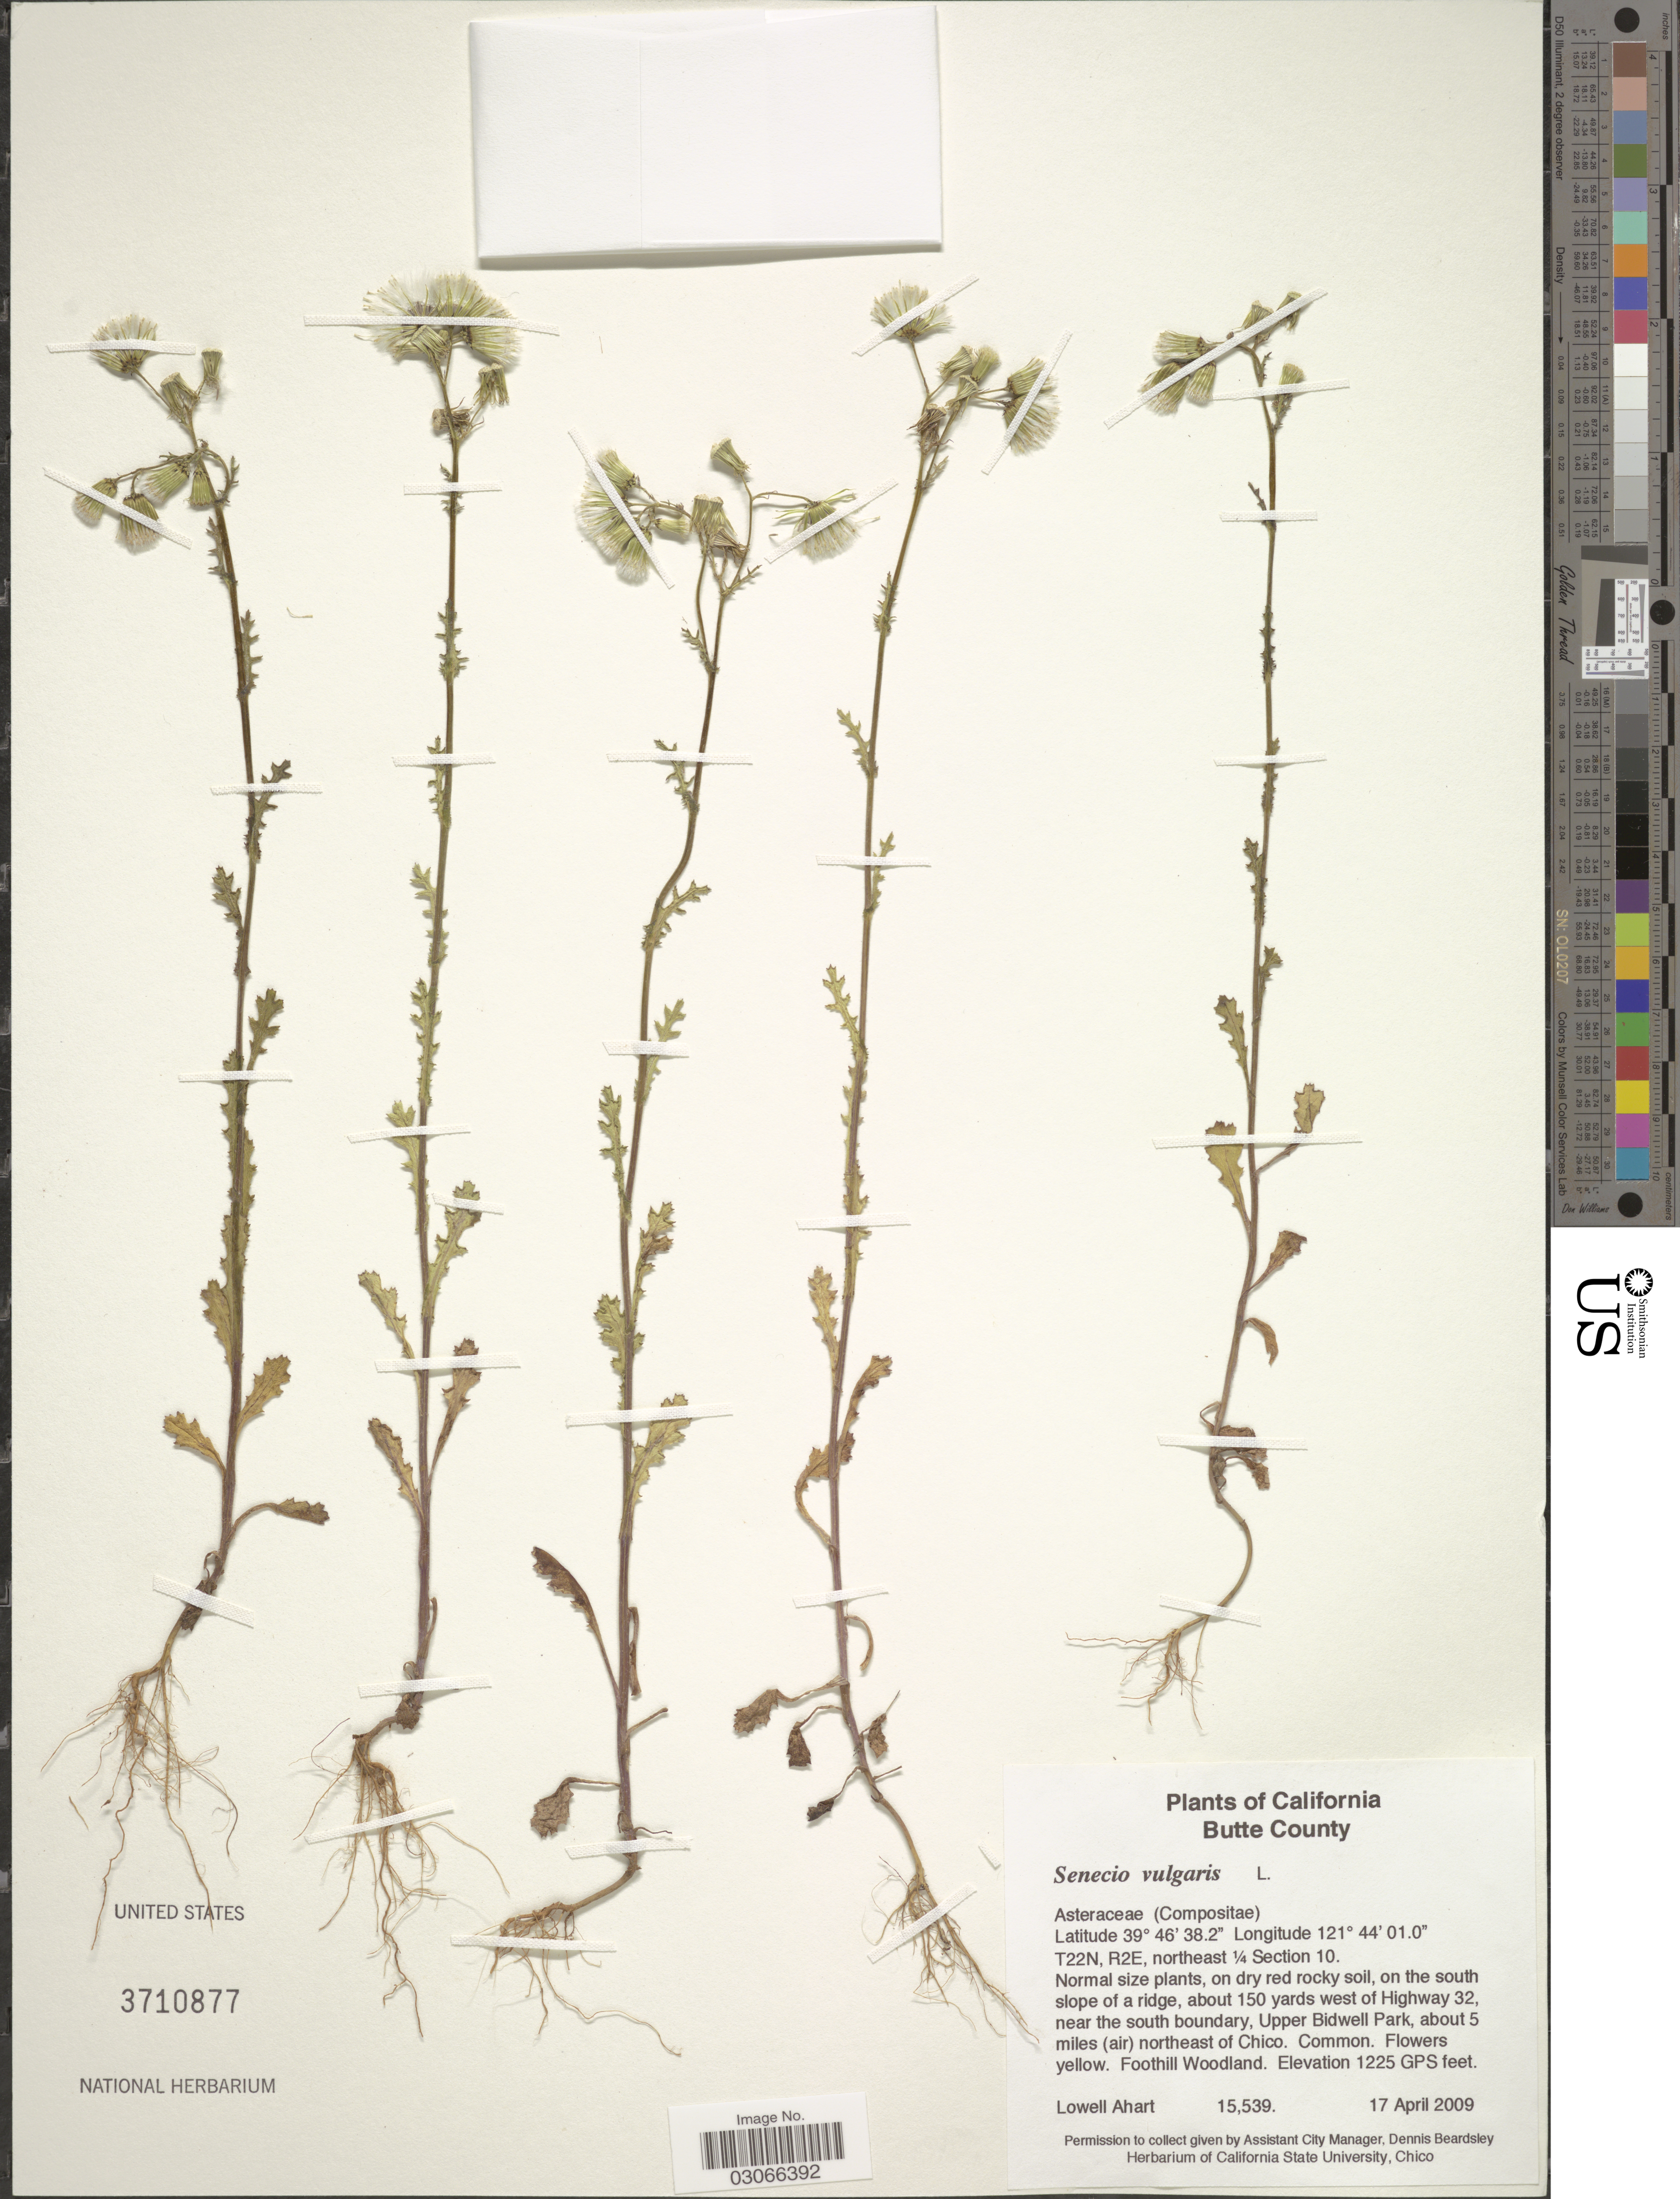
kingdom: Plantae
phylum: Tracheophyta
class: Magnoliopsida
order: Asterales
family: Asteraceae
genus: Senecio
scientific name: Senecio vulgaris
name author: L.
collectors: L. Ahart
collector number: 15539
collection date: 2009-04-17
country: United States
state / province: California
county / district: Butte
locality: Butte County. T22N, R2E, northeast ¼ Section 10. On the south slope of a ridge, about 150 yards west of Highway 32, near the south boundary, Upper Bidwell Park, about 5 miles (air) northeast of Chico.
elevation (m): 373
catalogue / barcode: US 3710877